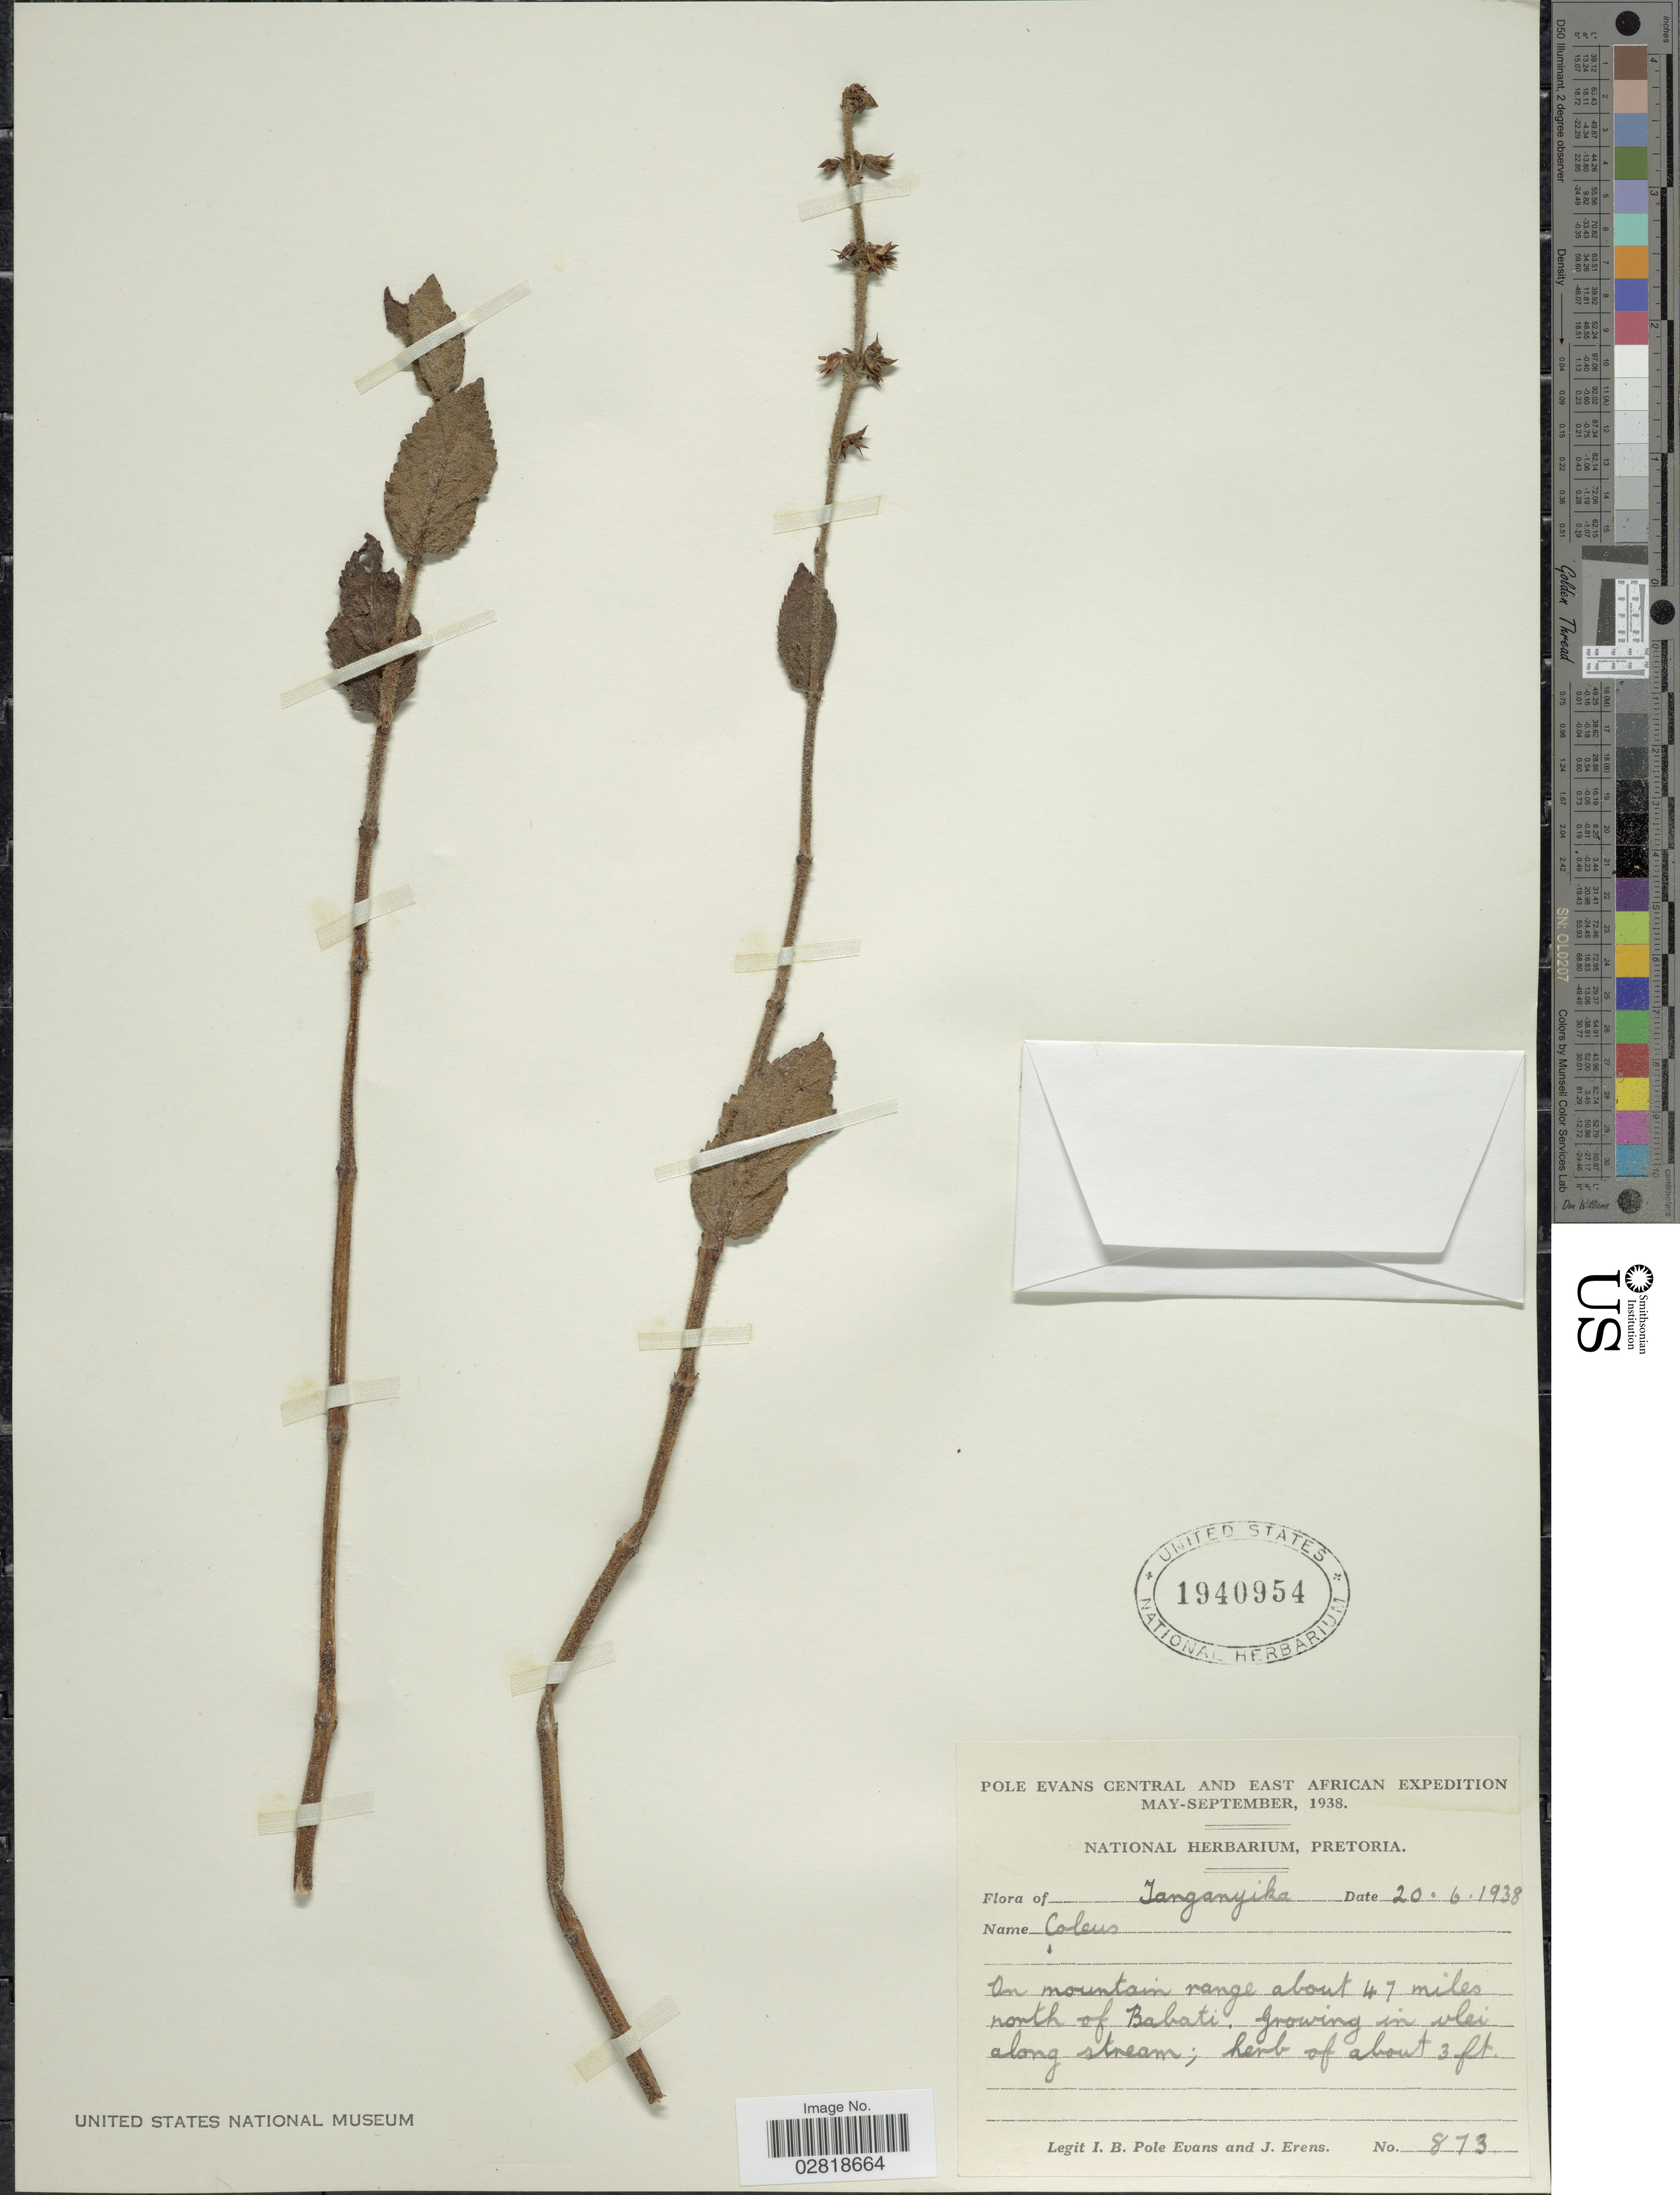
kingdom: Plantae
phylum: Tracheophyta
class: Magnoliopsida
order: Lamiales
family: Lamiaceae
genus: Plectranthus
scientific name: Plectranthus sp.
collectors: I. B. Pole-Evans & J. Erens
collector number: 873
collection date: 1938-06-20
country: Tanzania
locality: Tanganyika. On mountain range about 47 miles north of Babati.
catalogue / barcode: US 1940954